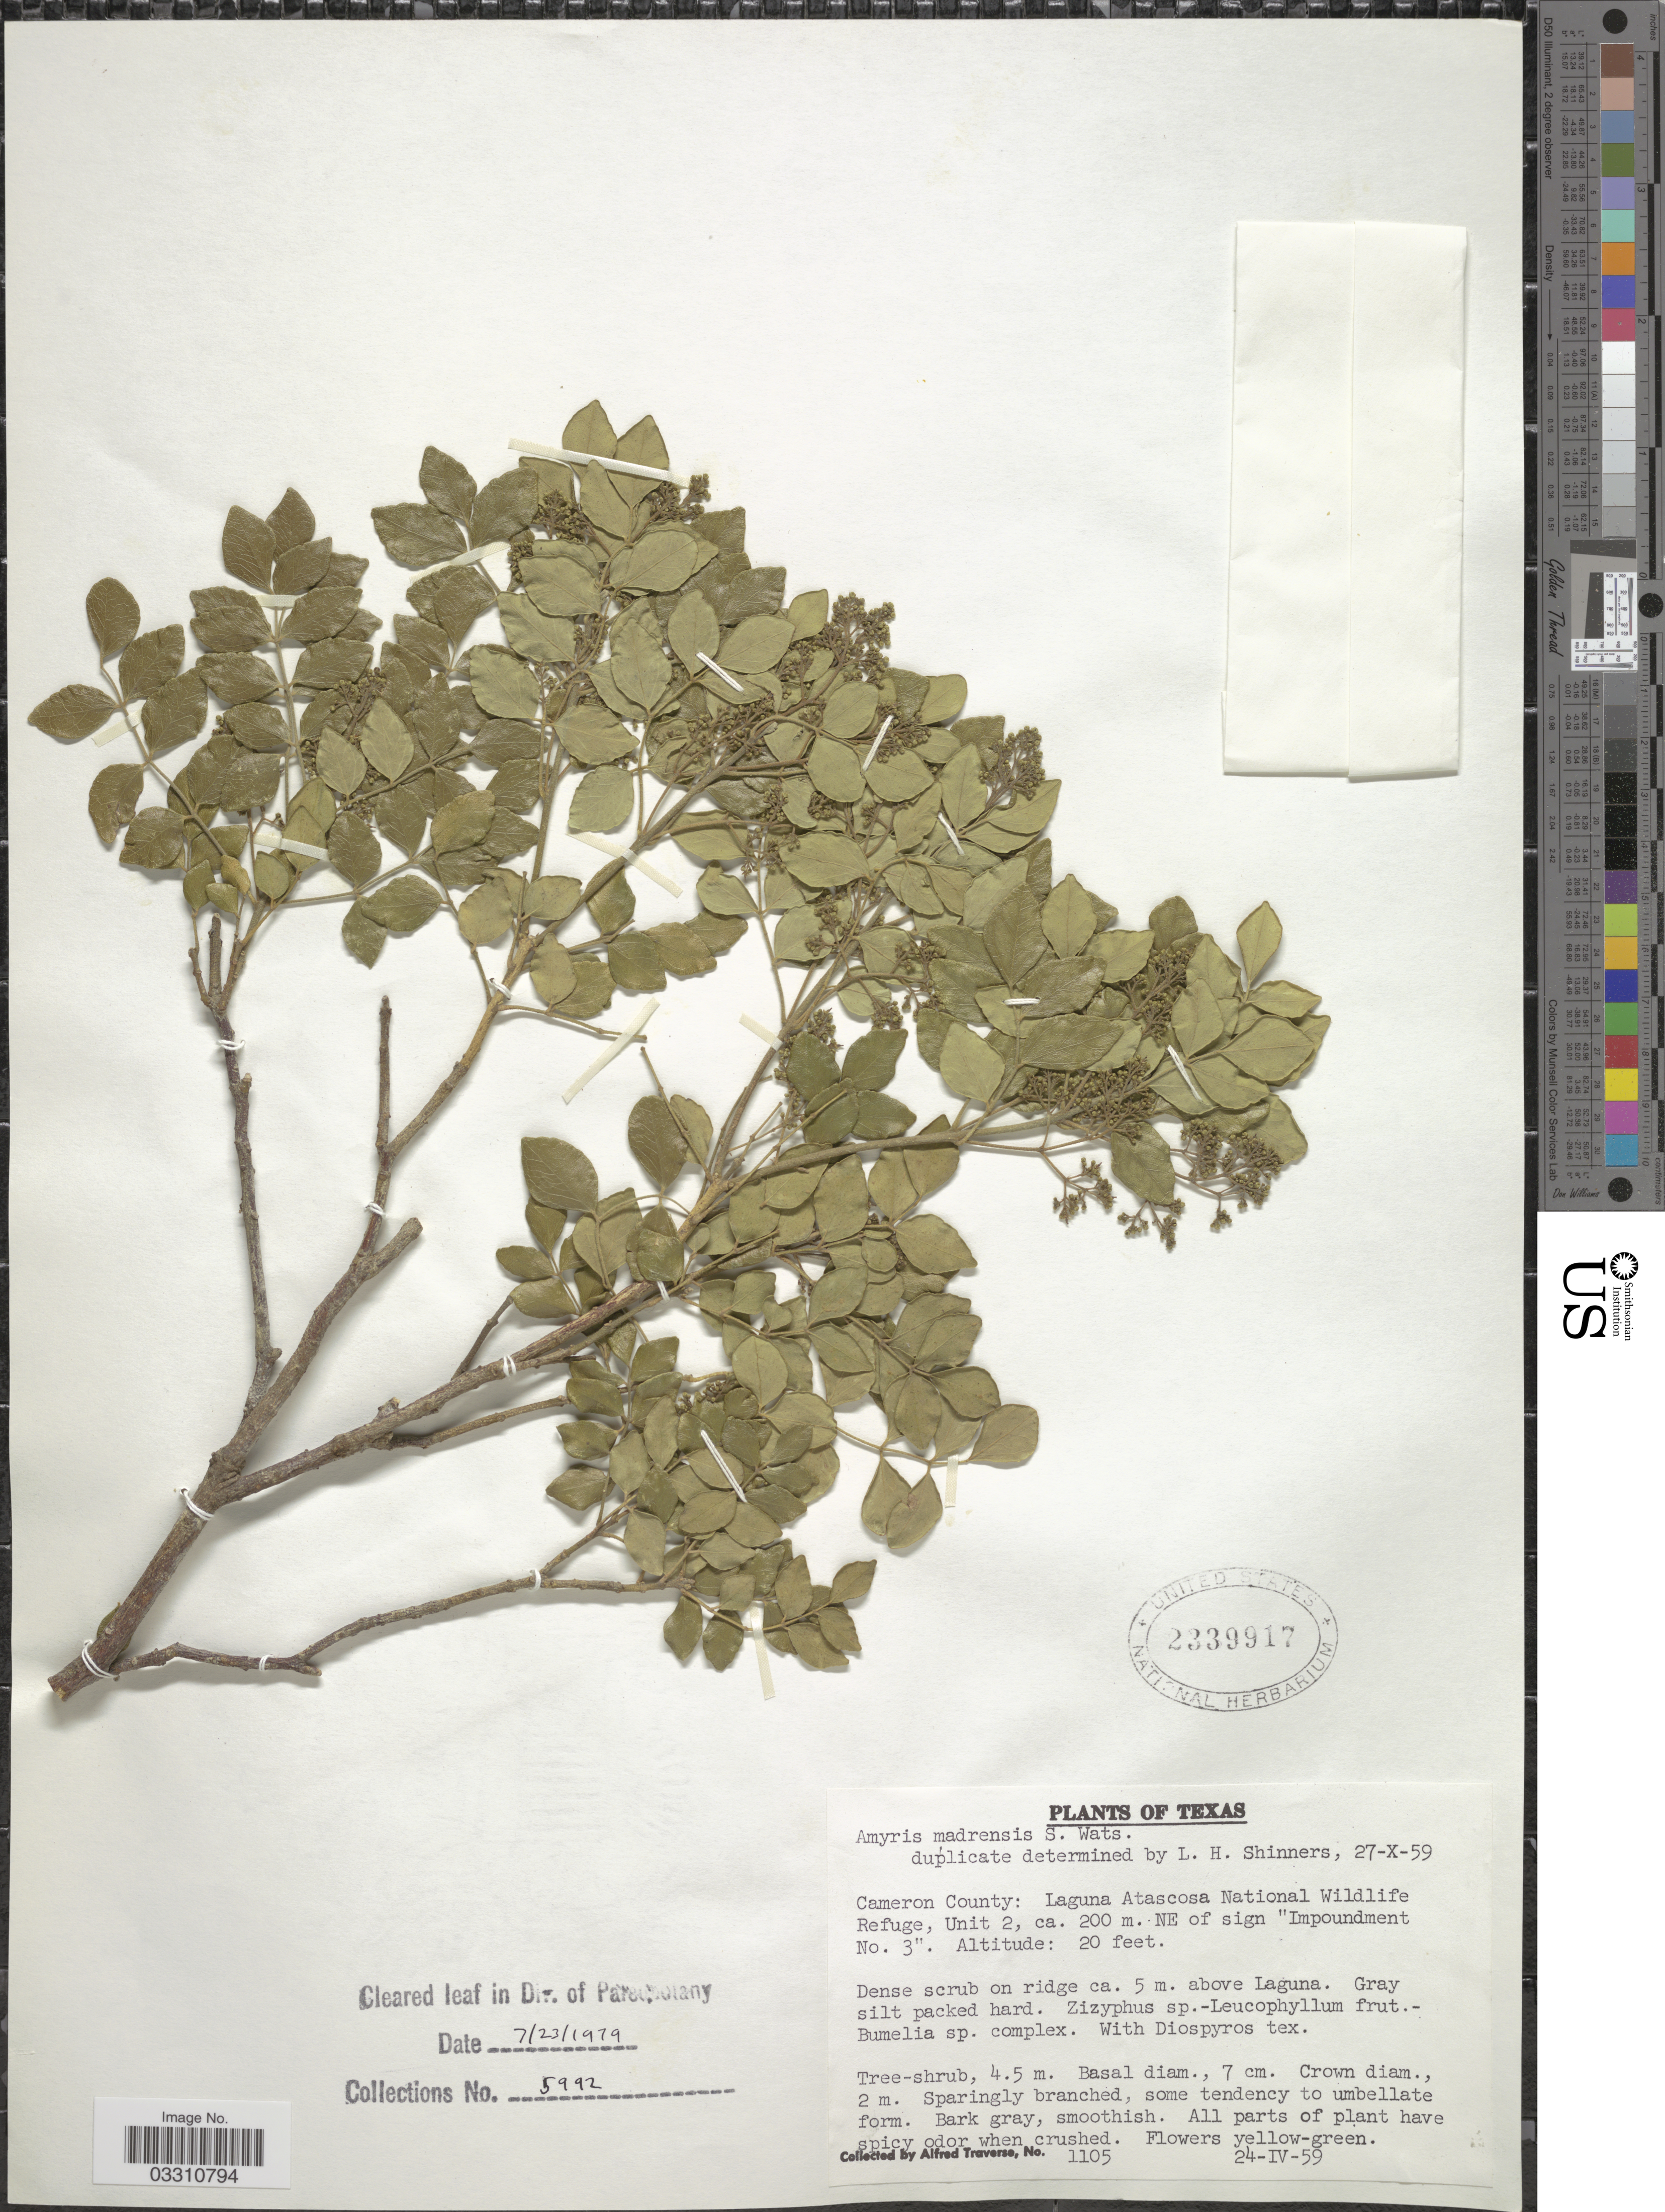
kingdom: Plantae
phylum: Tracheophyta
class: Magnoliopsida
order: Sapindales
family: Rutaceae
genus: Amyris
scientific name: Amyris madrensis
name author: S. Watson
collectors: A. Traverse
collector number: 1105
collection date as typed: Transcribed d/m/y: 24/4/59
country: United States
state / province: Texas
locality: Cameron County: Laguna Atascosa National Wildlife Refuge, Unit 2, ca. 200 m. NE of sign "Impoundment No. 3".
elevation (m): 6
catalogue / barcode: US 2339917